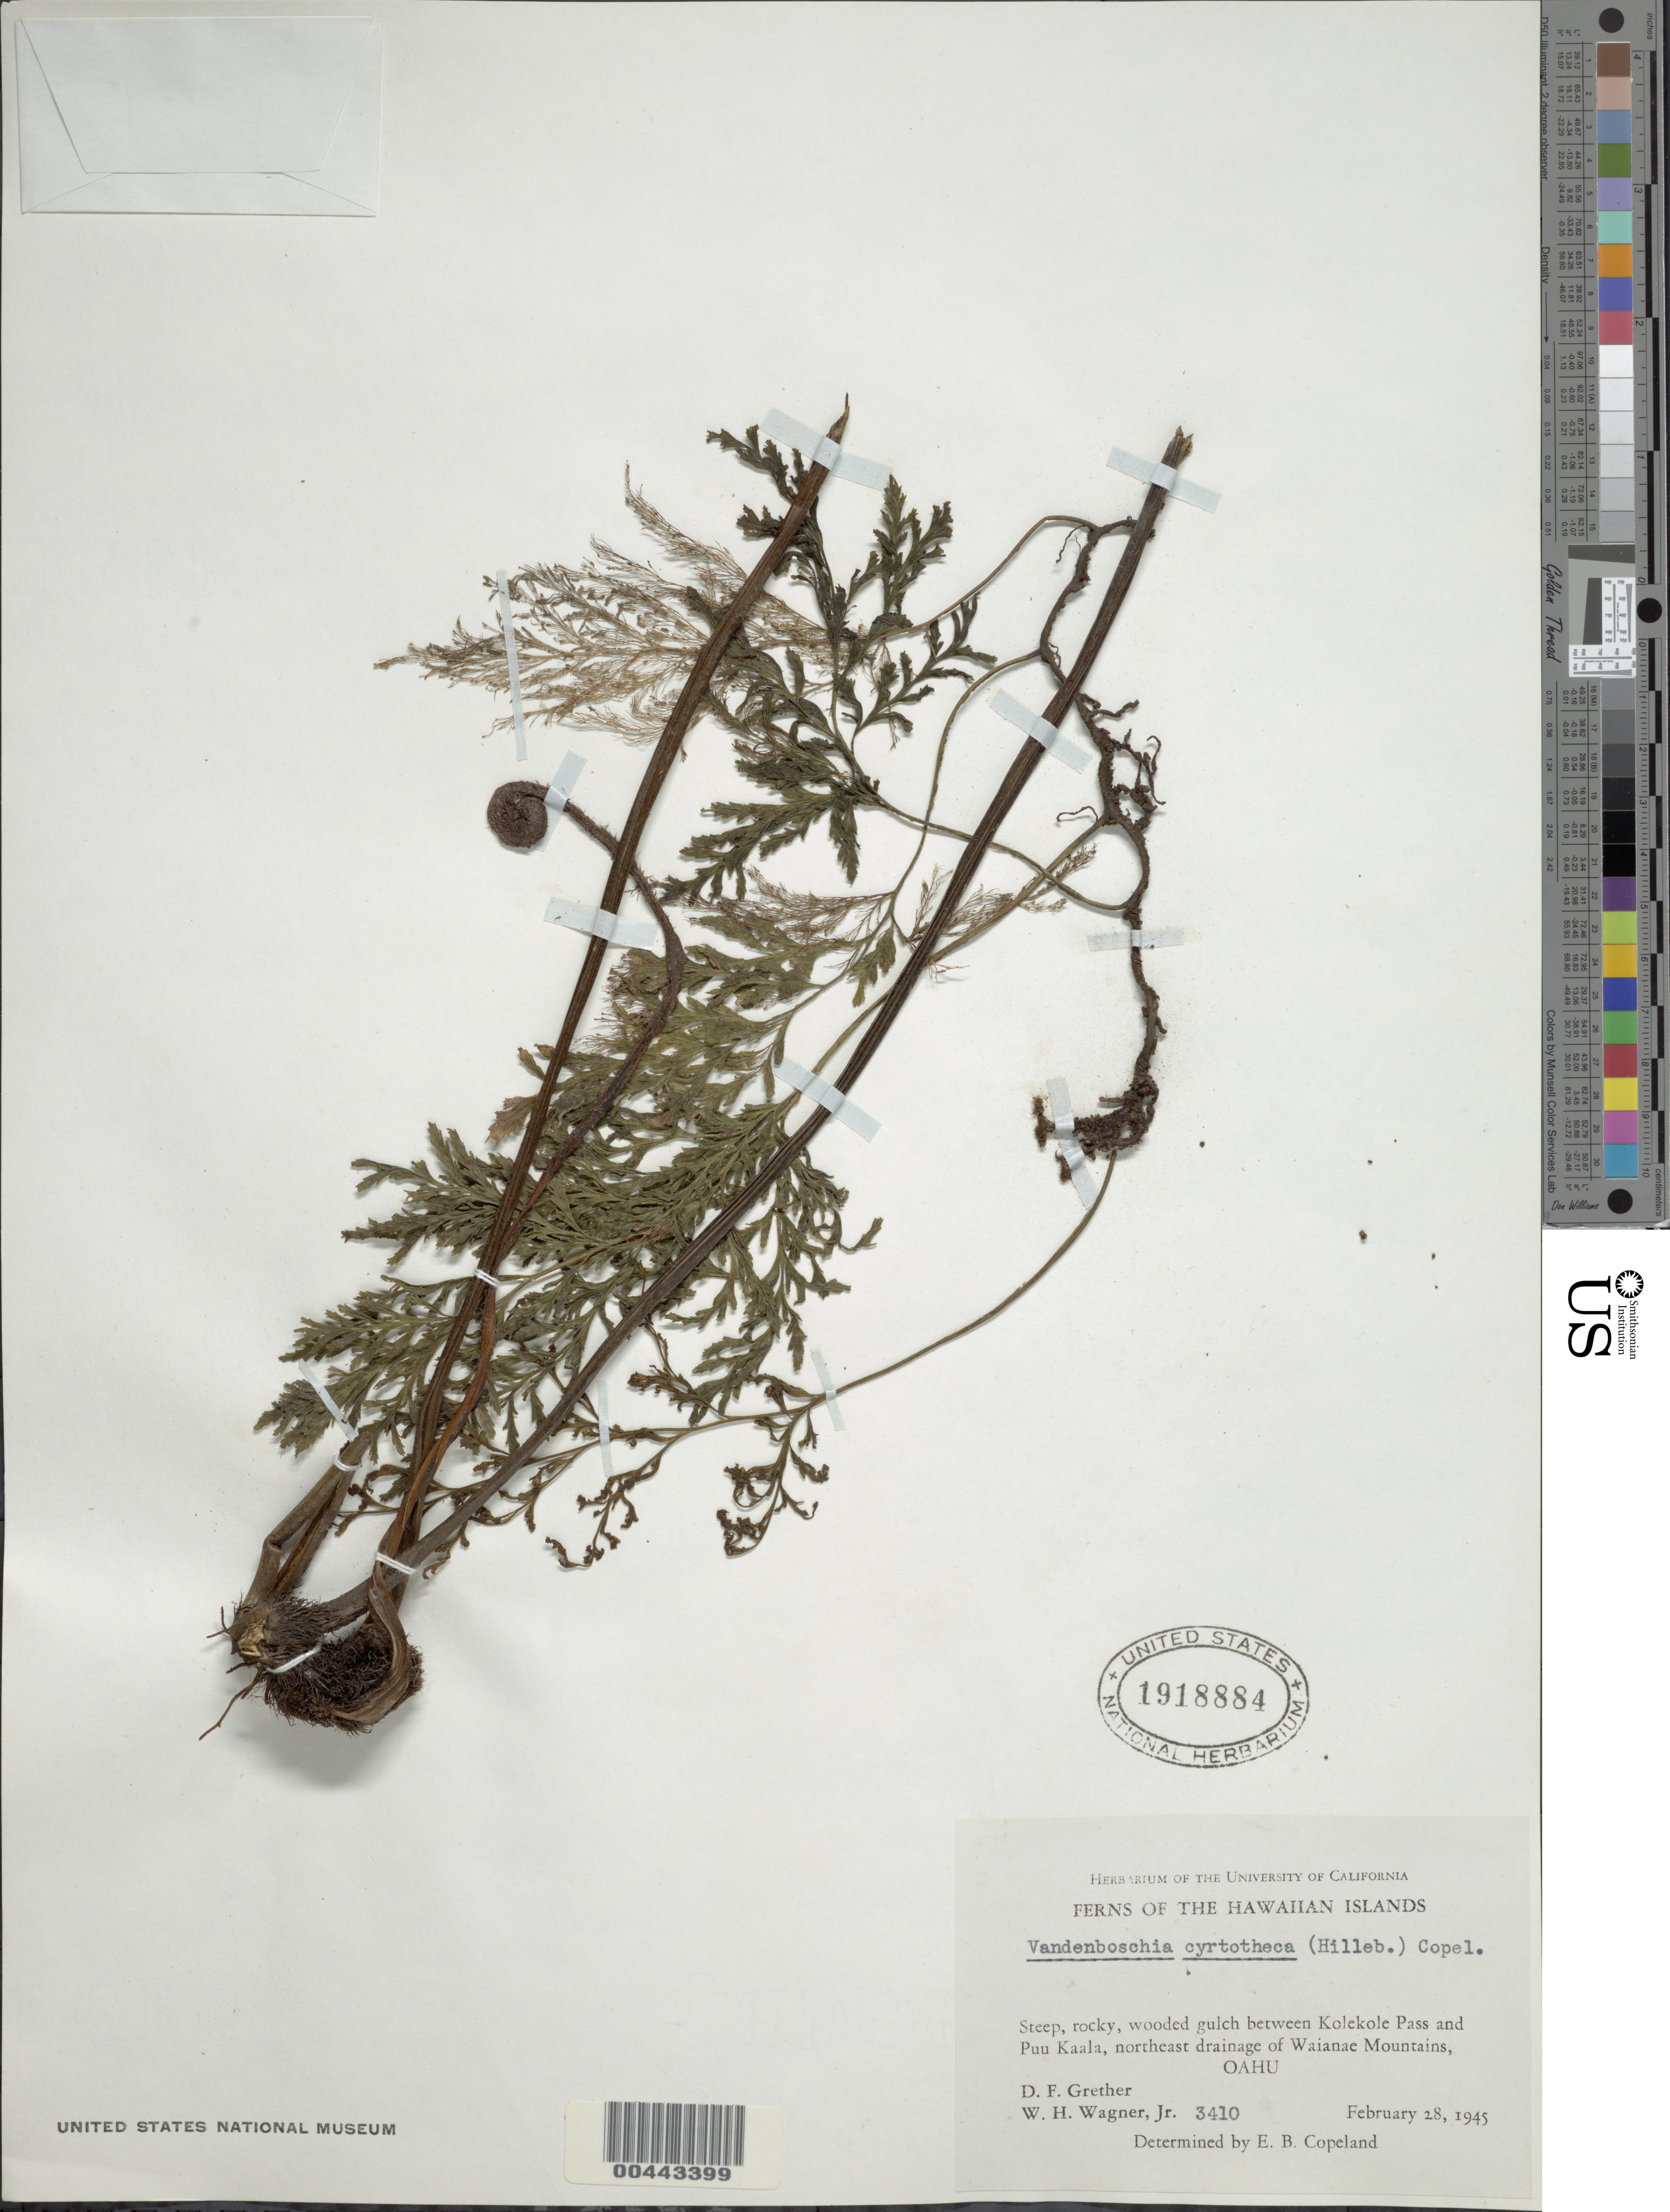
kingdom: Plantae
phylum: Tracheophyta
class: Polypodiopsida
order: Hymenophyllales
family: Hymenophyllaceae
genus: Vandenboschia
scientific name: Vandenboschia cyrtotheca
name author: Copel.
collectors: D. F. Grether & W. H. Wagner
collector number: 3410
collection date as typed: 28 Feb 1945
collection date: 1945-02-28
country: United States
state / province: Hawaii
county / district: Honolulu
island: Oahu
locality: gulch between Kolekole Pass and Puu Kaala, NE drainage of Waianae Mts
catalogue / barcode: US 1918884